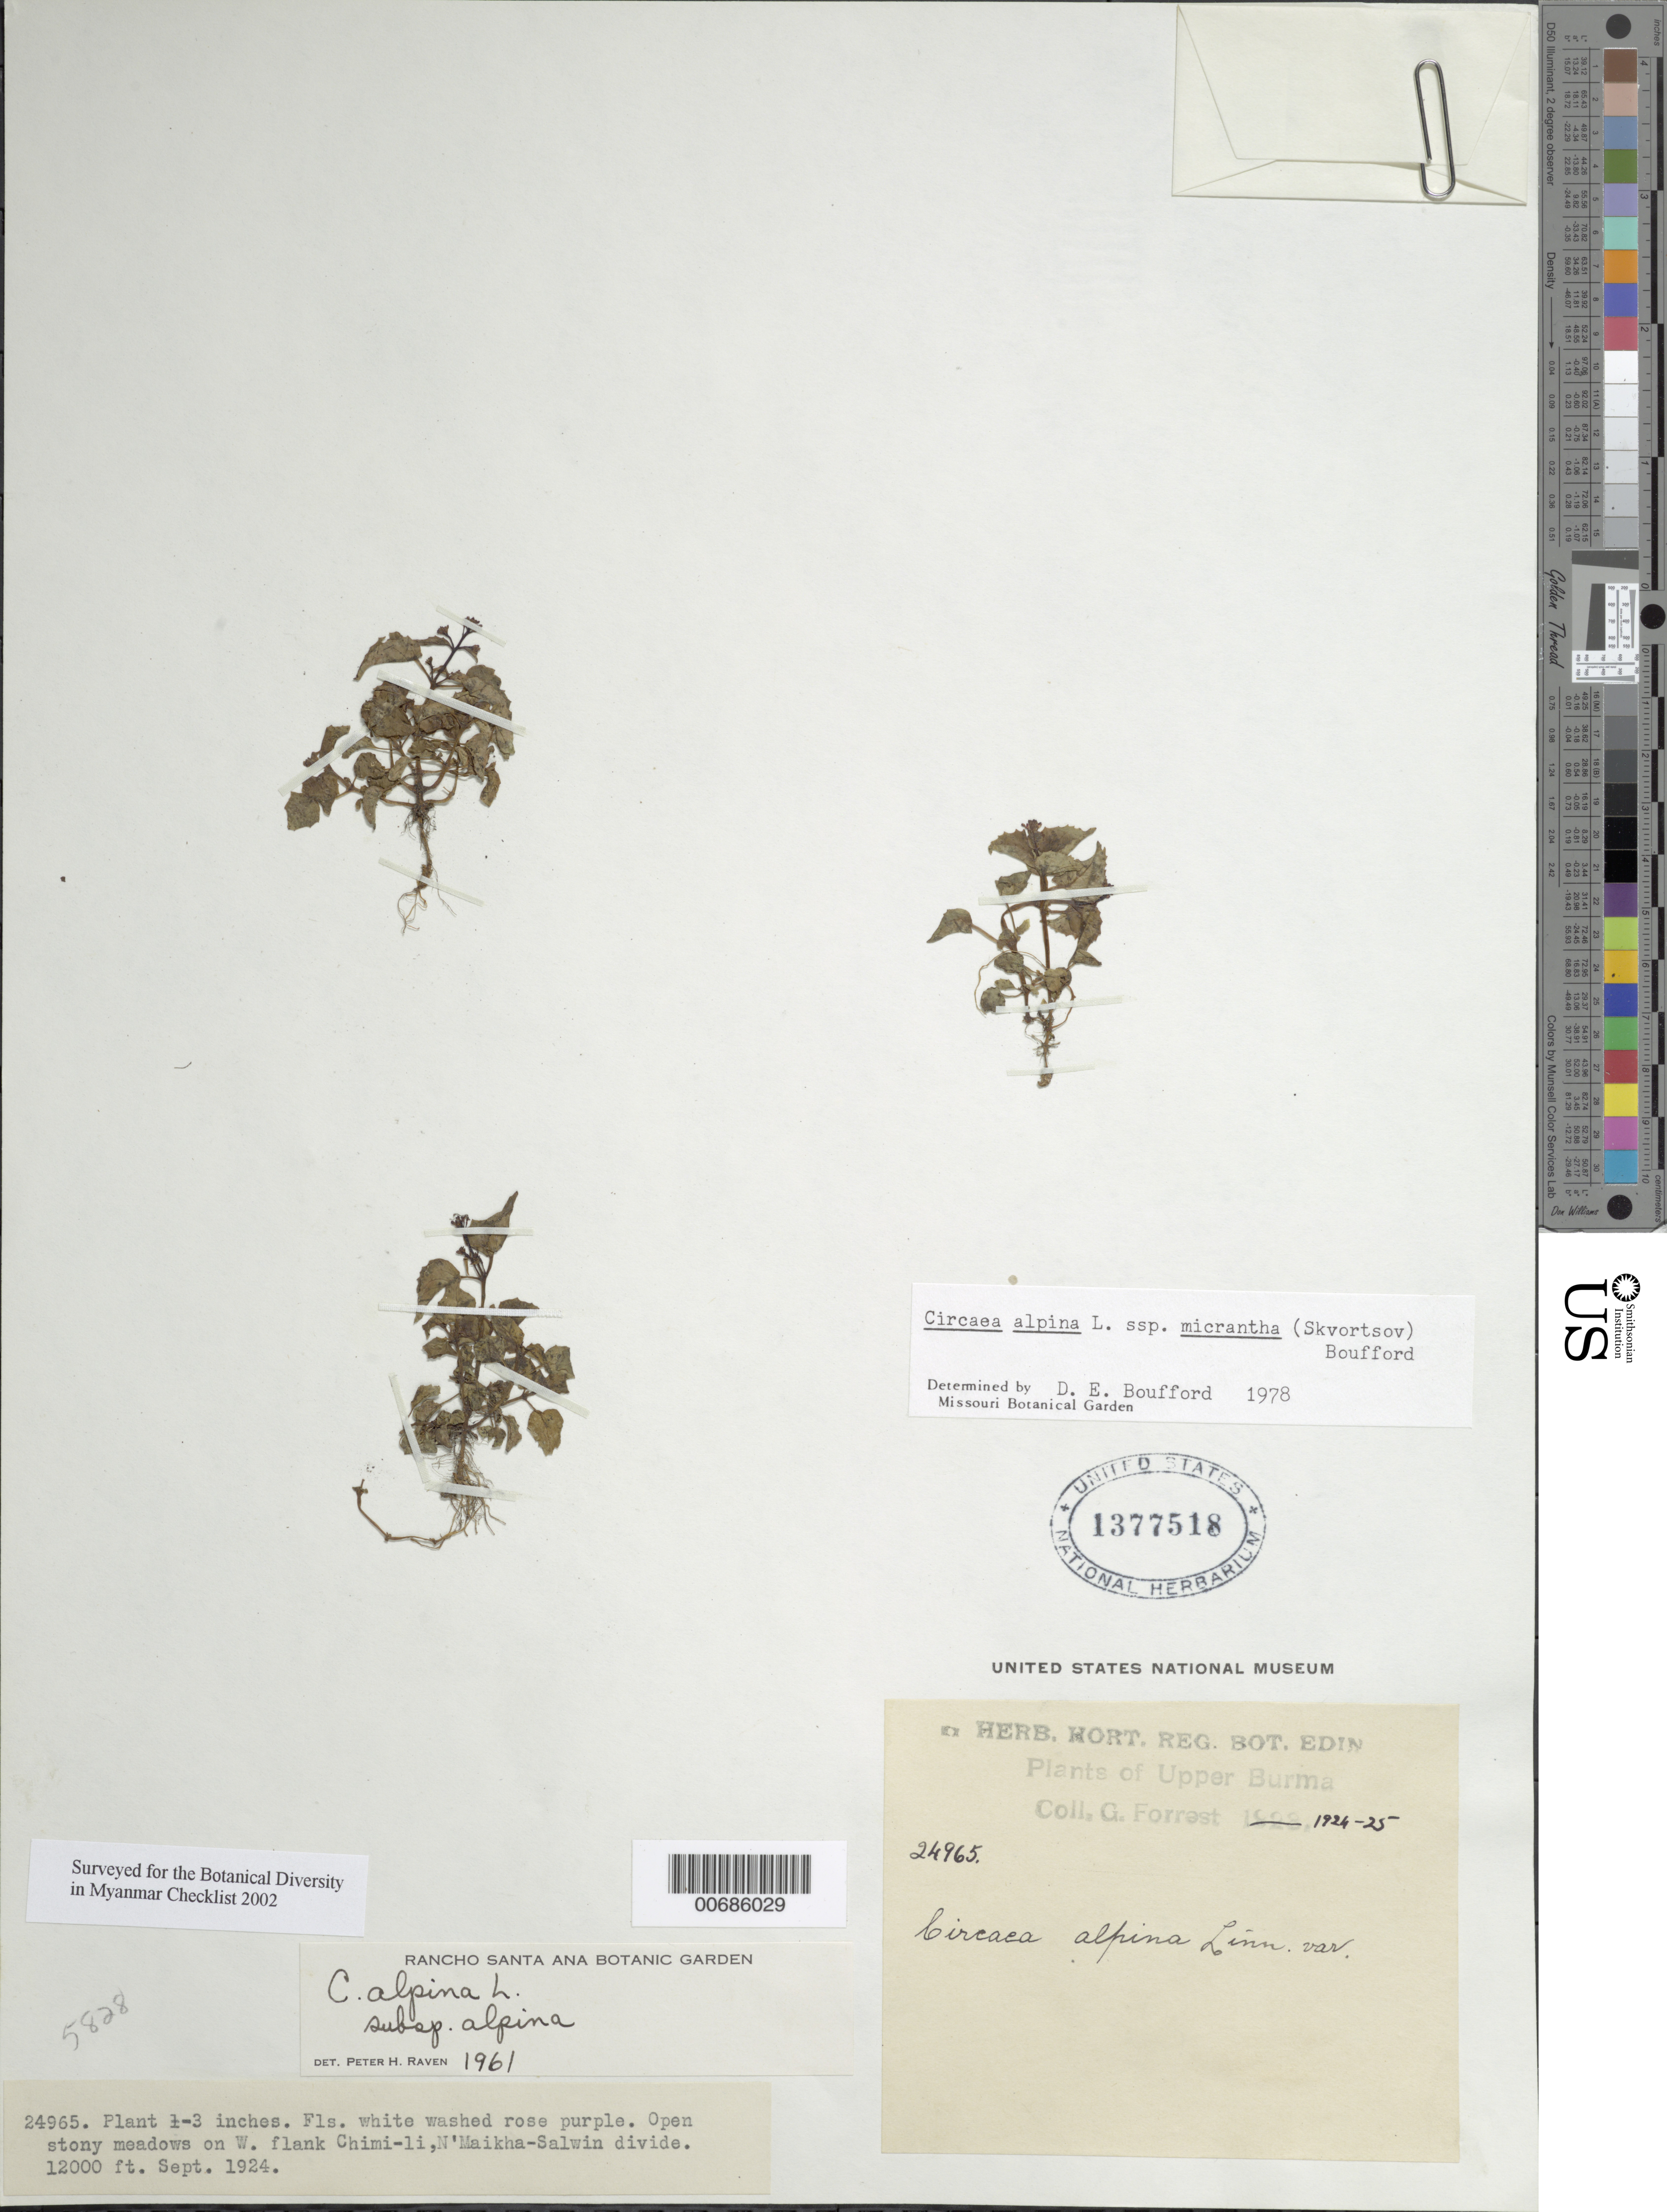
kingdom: Plantae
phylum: Tracheophyta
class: Magnoliopsida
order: Myrtales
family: Onagraceae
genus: Circaea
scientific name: Circaea alpina subsp. micrantha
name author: (A.K. Skvortsov) Boufford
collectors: G. Forrest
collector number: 24965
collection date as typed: Sep 1924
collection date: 1924-09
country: Myanmar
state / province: Kachin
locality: N'Maikha-Salwin Divide, Chimi-li, W flank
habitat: Open stony meadows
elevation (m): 3658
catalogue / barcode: US 1377518